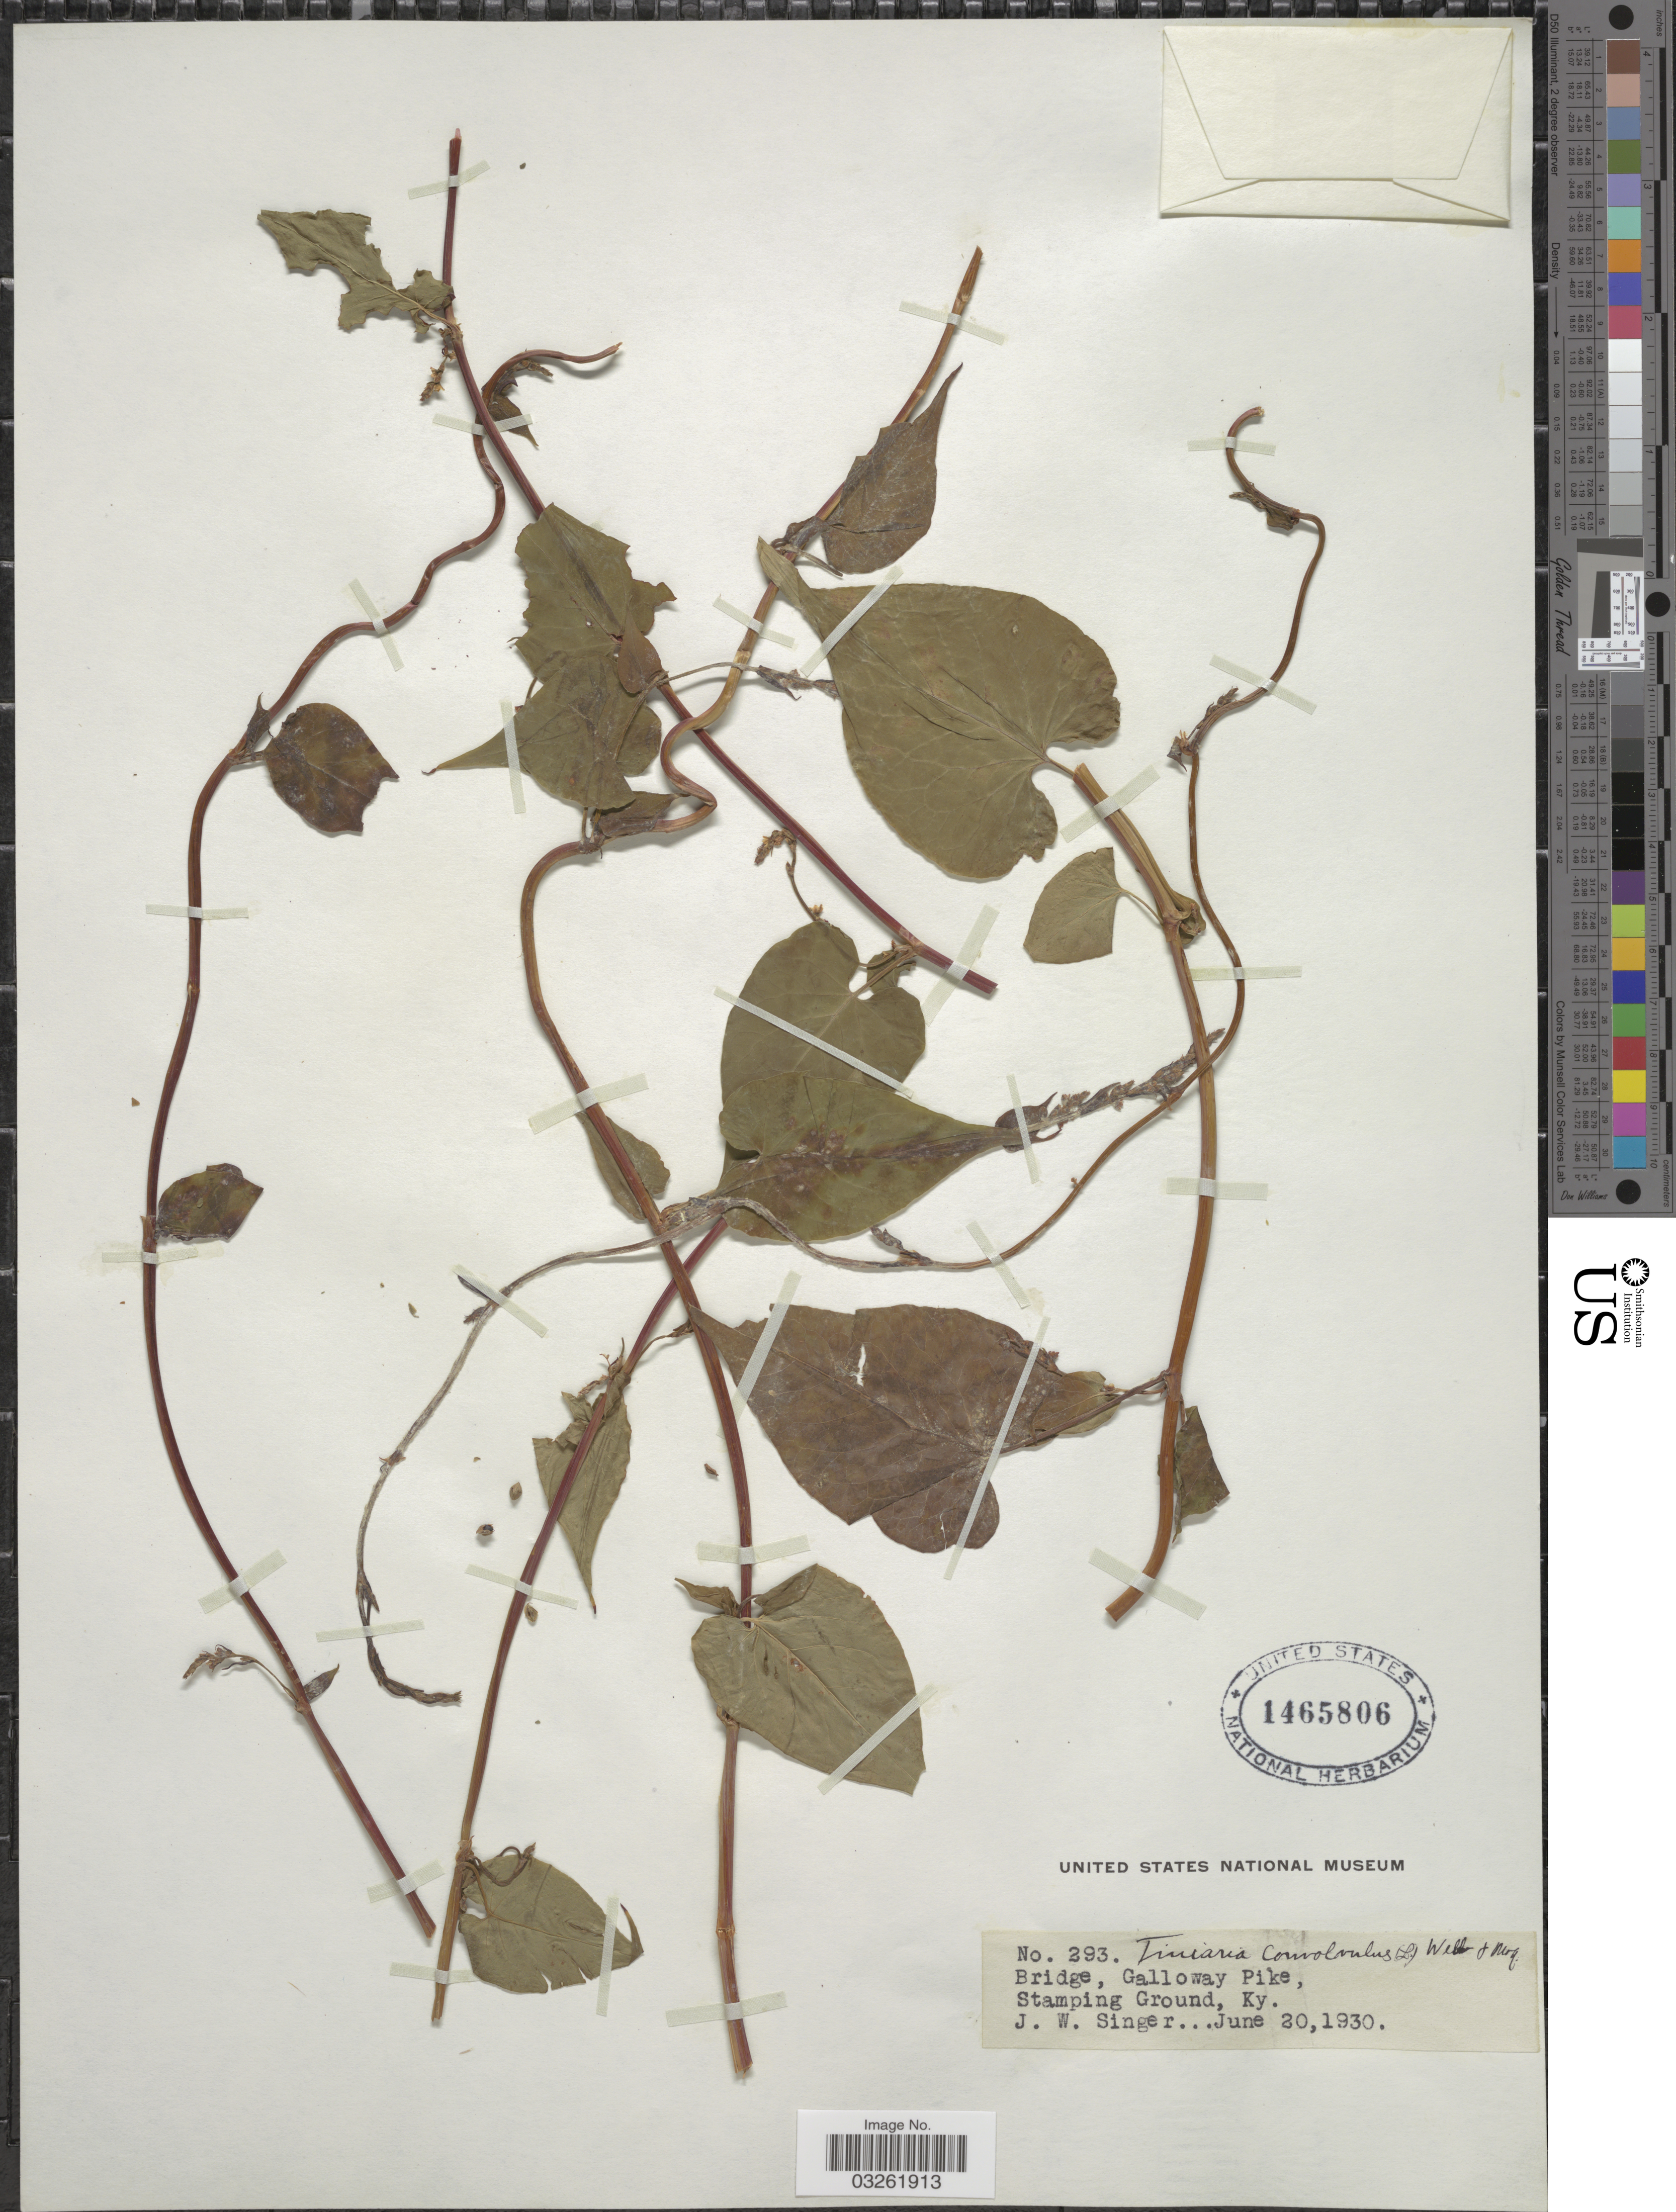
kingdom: Plantae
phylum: Tracheophyta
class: Magnoliopsida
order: Caryophyllales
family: Polygonaceae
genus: Fallopia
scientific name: Fallopia sp.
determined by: Strong, Mark T., (BOT), Smithsonian Institution - National Museum of Natural History (UNITED STATES)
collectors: J. EW. Singer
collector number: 293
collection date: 1930-06-20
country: United States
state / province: Kentucky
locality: Bridge, Galloway Pike, Stamping Ground, Ky.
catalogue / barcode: US 1465806